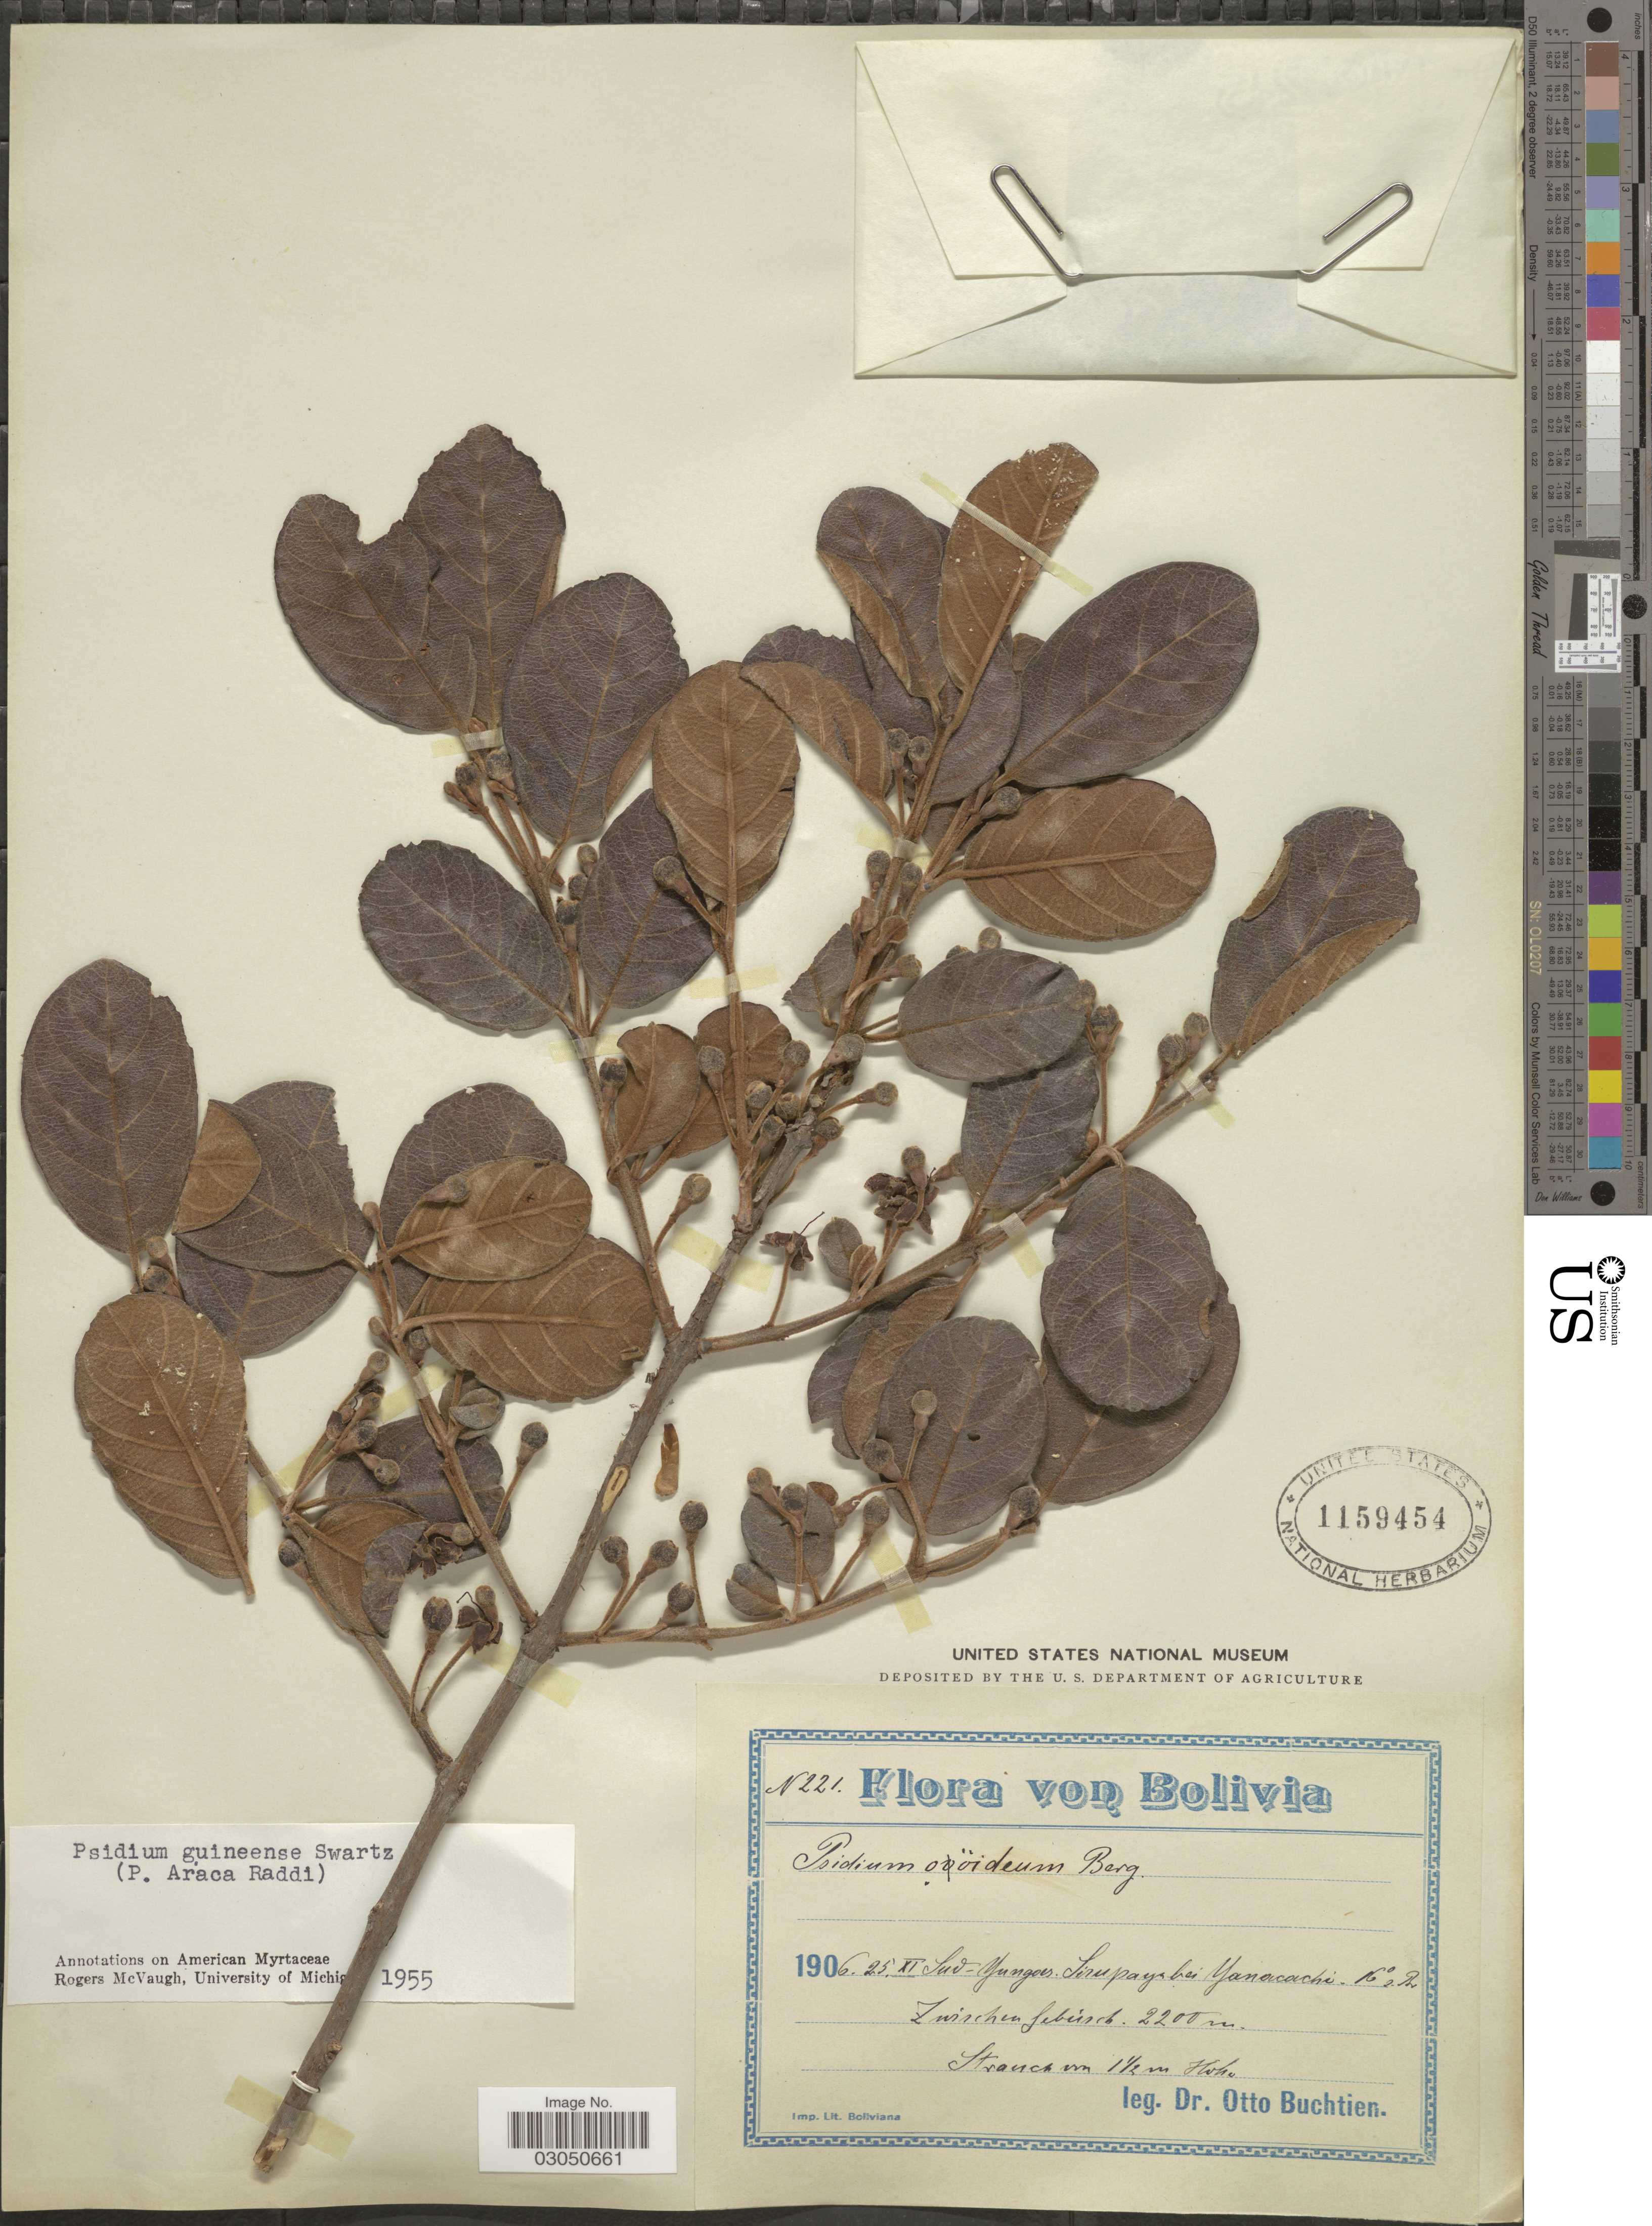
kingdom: Plantae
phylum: Tracheophyta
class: Magnoliopsida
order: Myrtales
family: Myrtaceae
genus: Psidium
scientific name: Psidium guineense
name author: Sw.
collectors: O. Buchtien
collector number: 221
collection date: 1906-11-25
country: Bolivia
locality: Sud-Yungas. Sirupaya bei Yanacachi.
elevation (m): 2200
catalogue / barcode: US 1159454